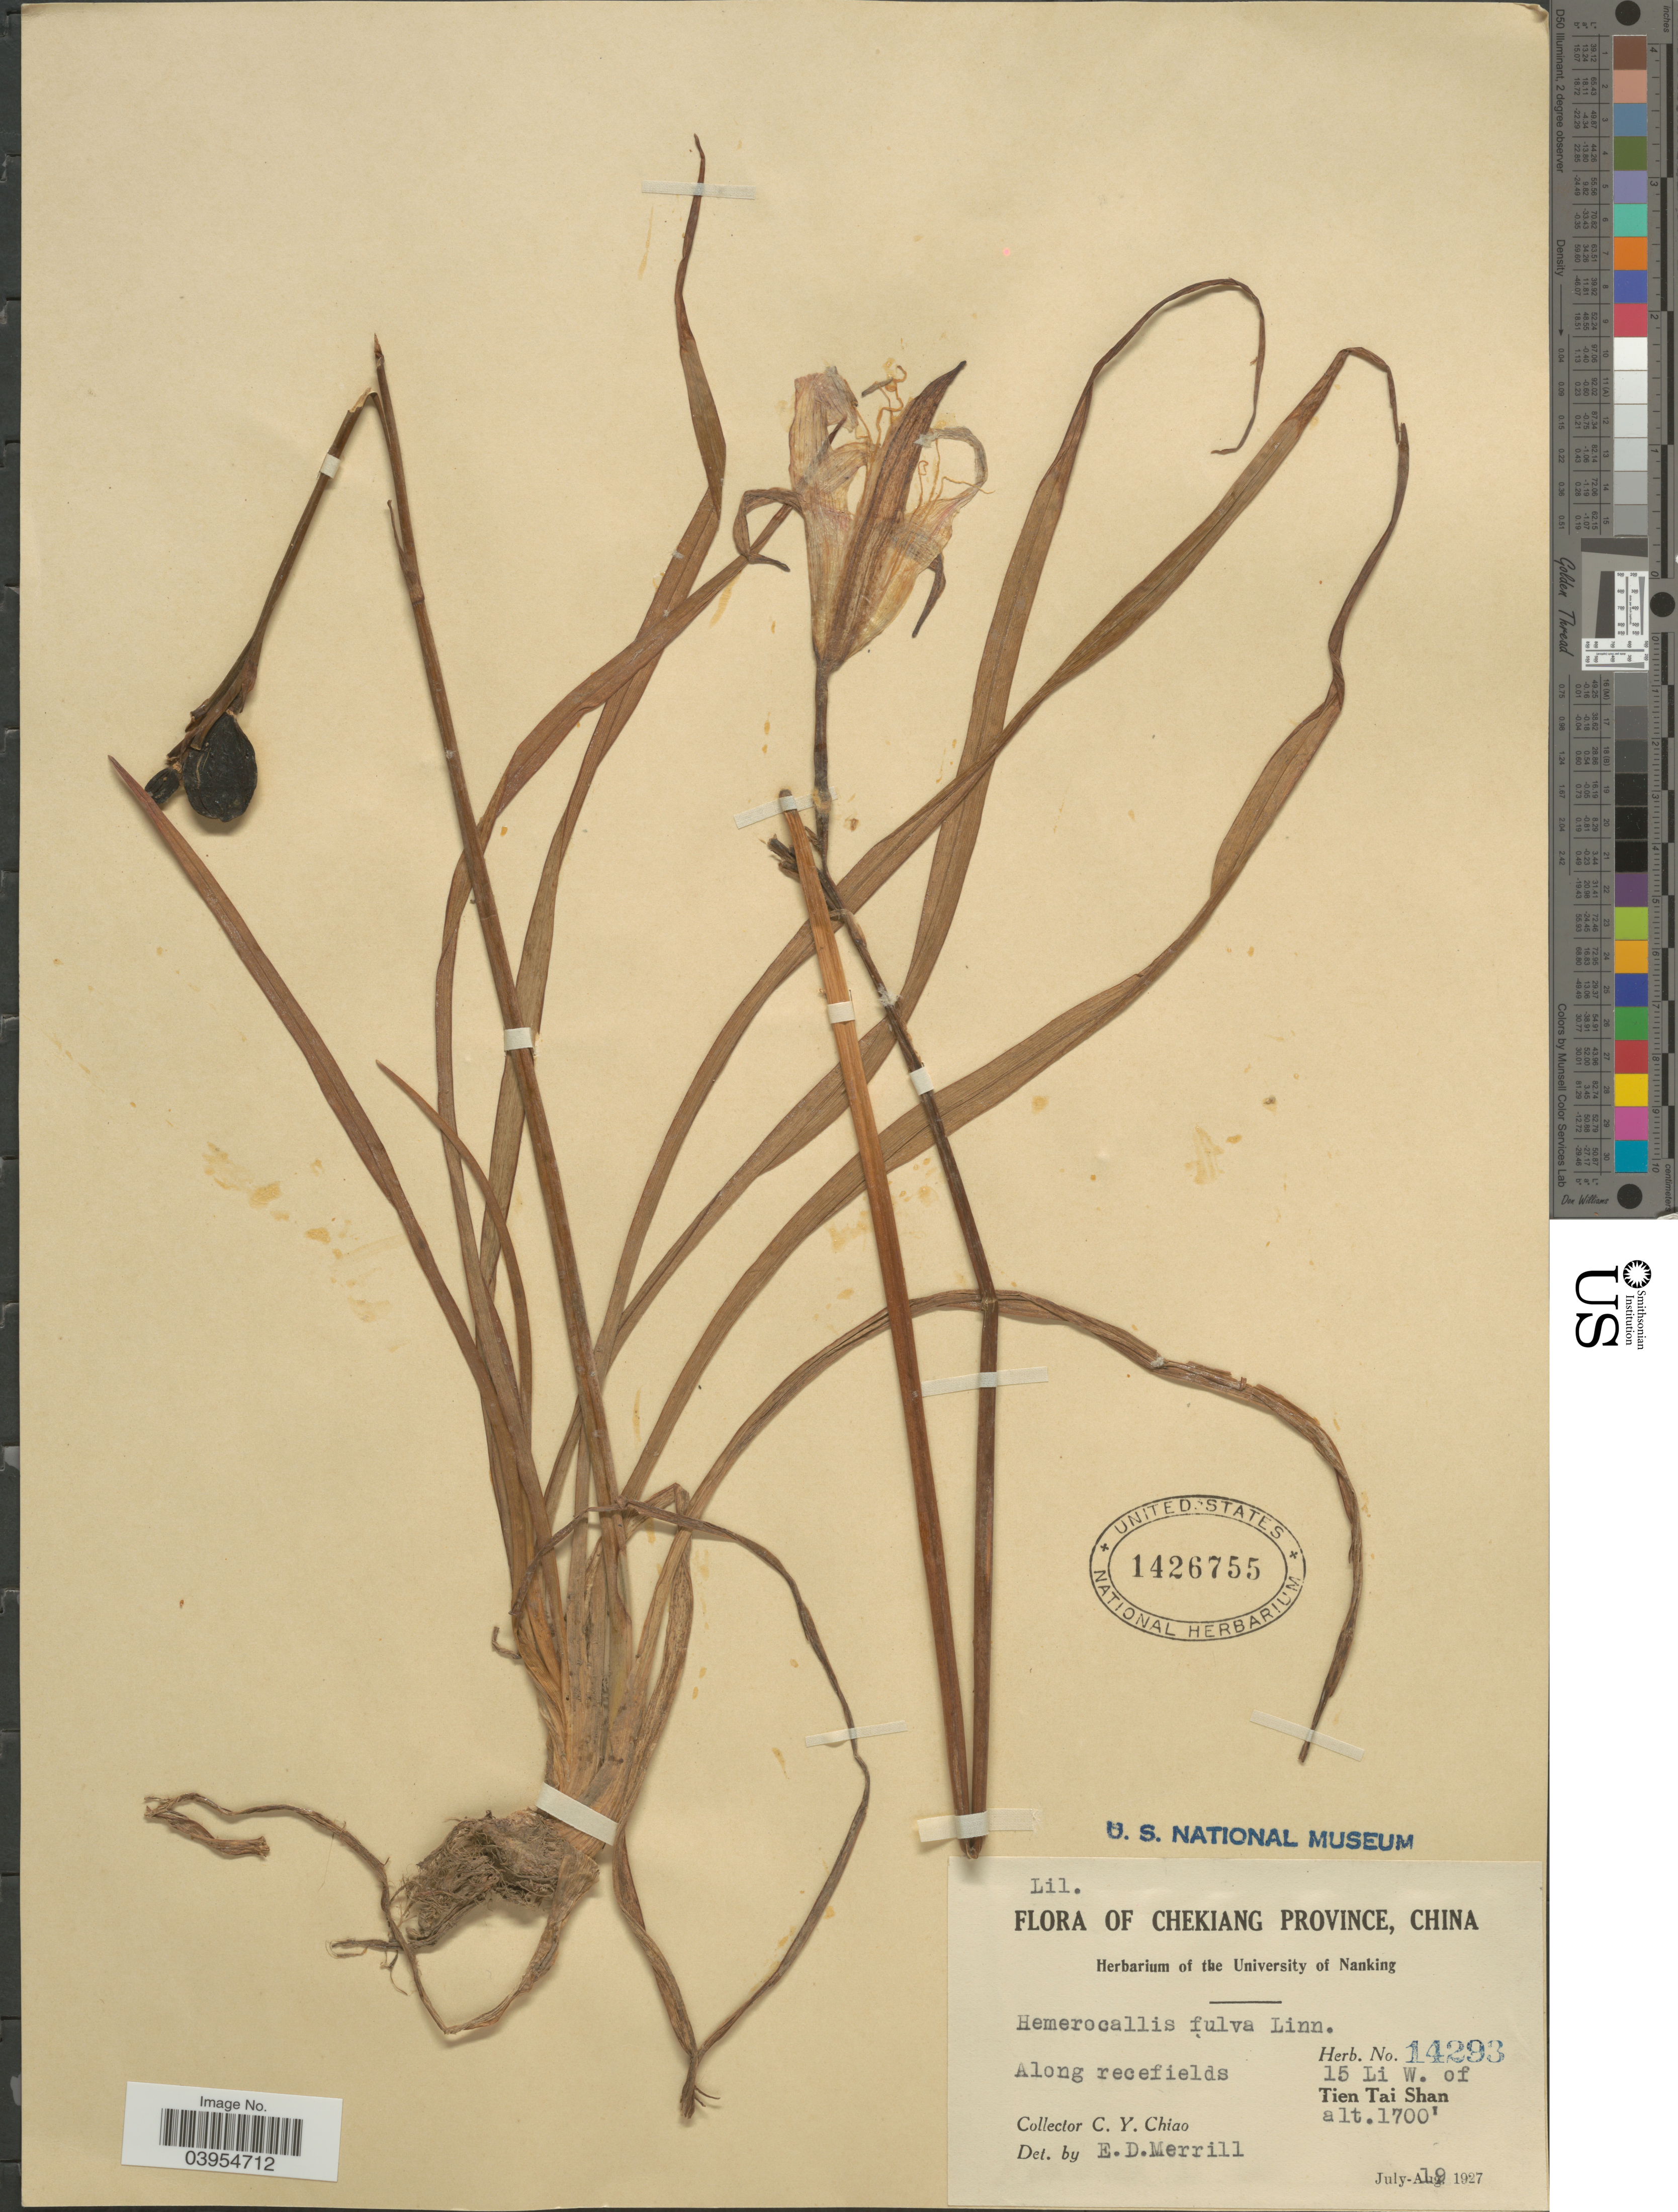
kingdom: Plantae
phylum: Tracheophyta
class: Liliopsida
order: Asparagales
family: Asphodelaceae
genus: Hemerocallis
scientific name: Hemerocallis fulva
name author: L.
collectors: C. Y. Chiao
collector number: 14293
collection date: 1927-07-19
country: China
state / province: Zhejiang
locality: Chekiang Province. 15 Li W. of Tien Tai Shan.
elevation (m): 518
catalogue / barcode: US 1426755